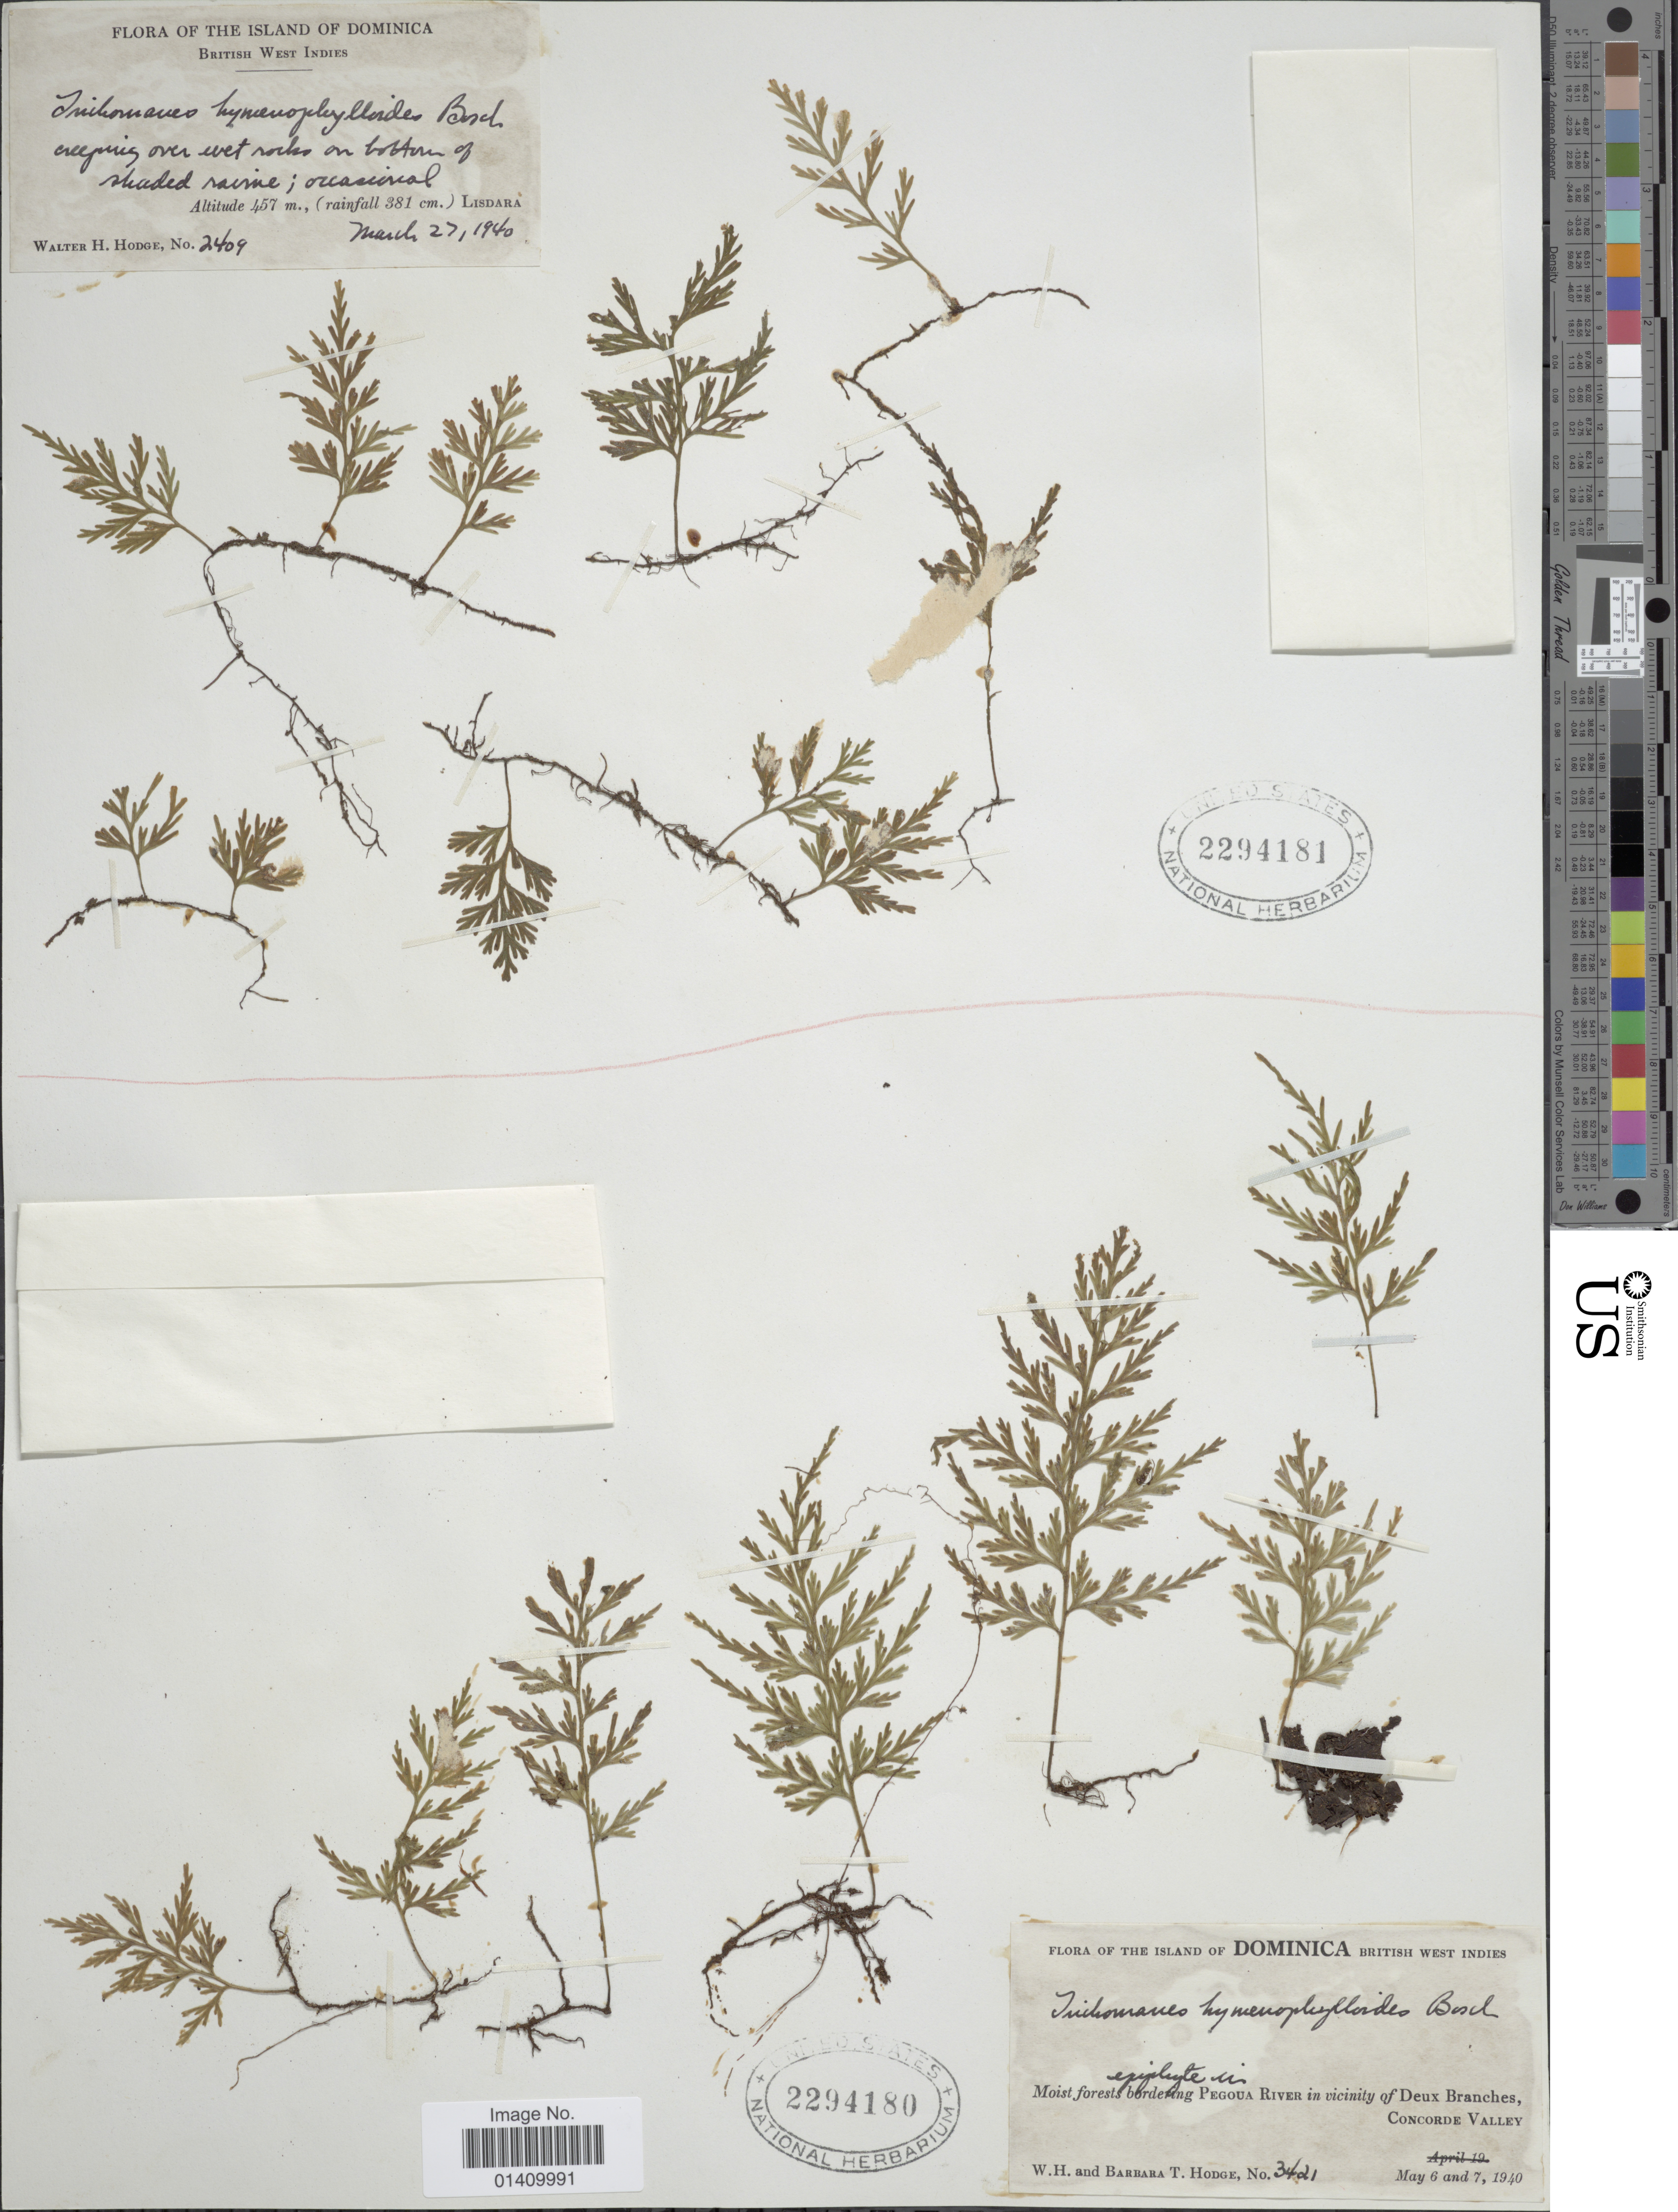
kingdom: Plantae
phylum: Tracheophyta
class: Polypodiopsida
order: Hymenophyllales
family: Hymenophyllaceae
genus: Polyphlebium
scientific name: Polyphlebium hymenophylloides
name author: (Bosch) Ebihara & Dubuisson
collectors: W. Hodge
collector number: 2409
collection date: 1940-03-27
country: Dominica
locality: The Island of Dominica British West Indies Lisdara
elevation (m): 457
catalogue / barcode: US 2294181-2